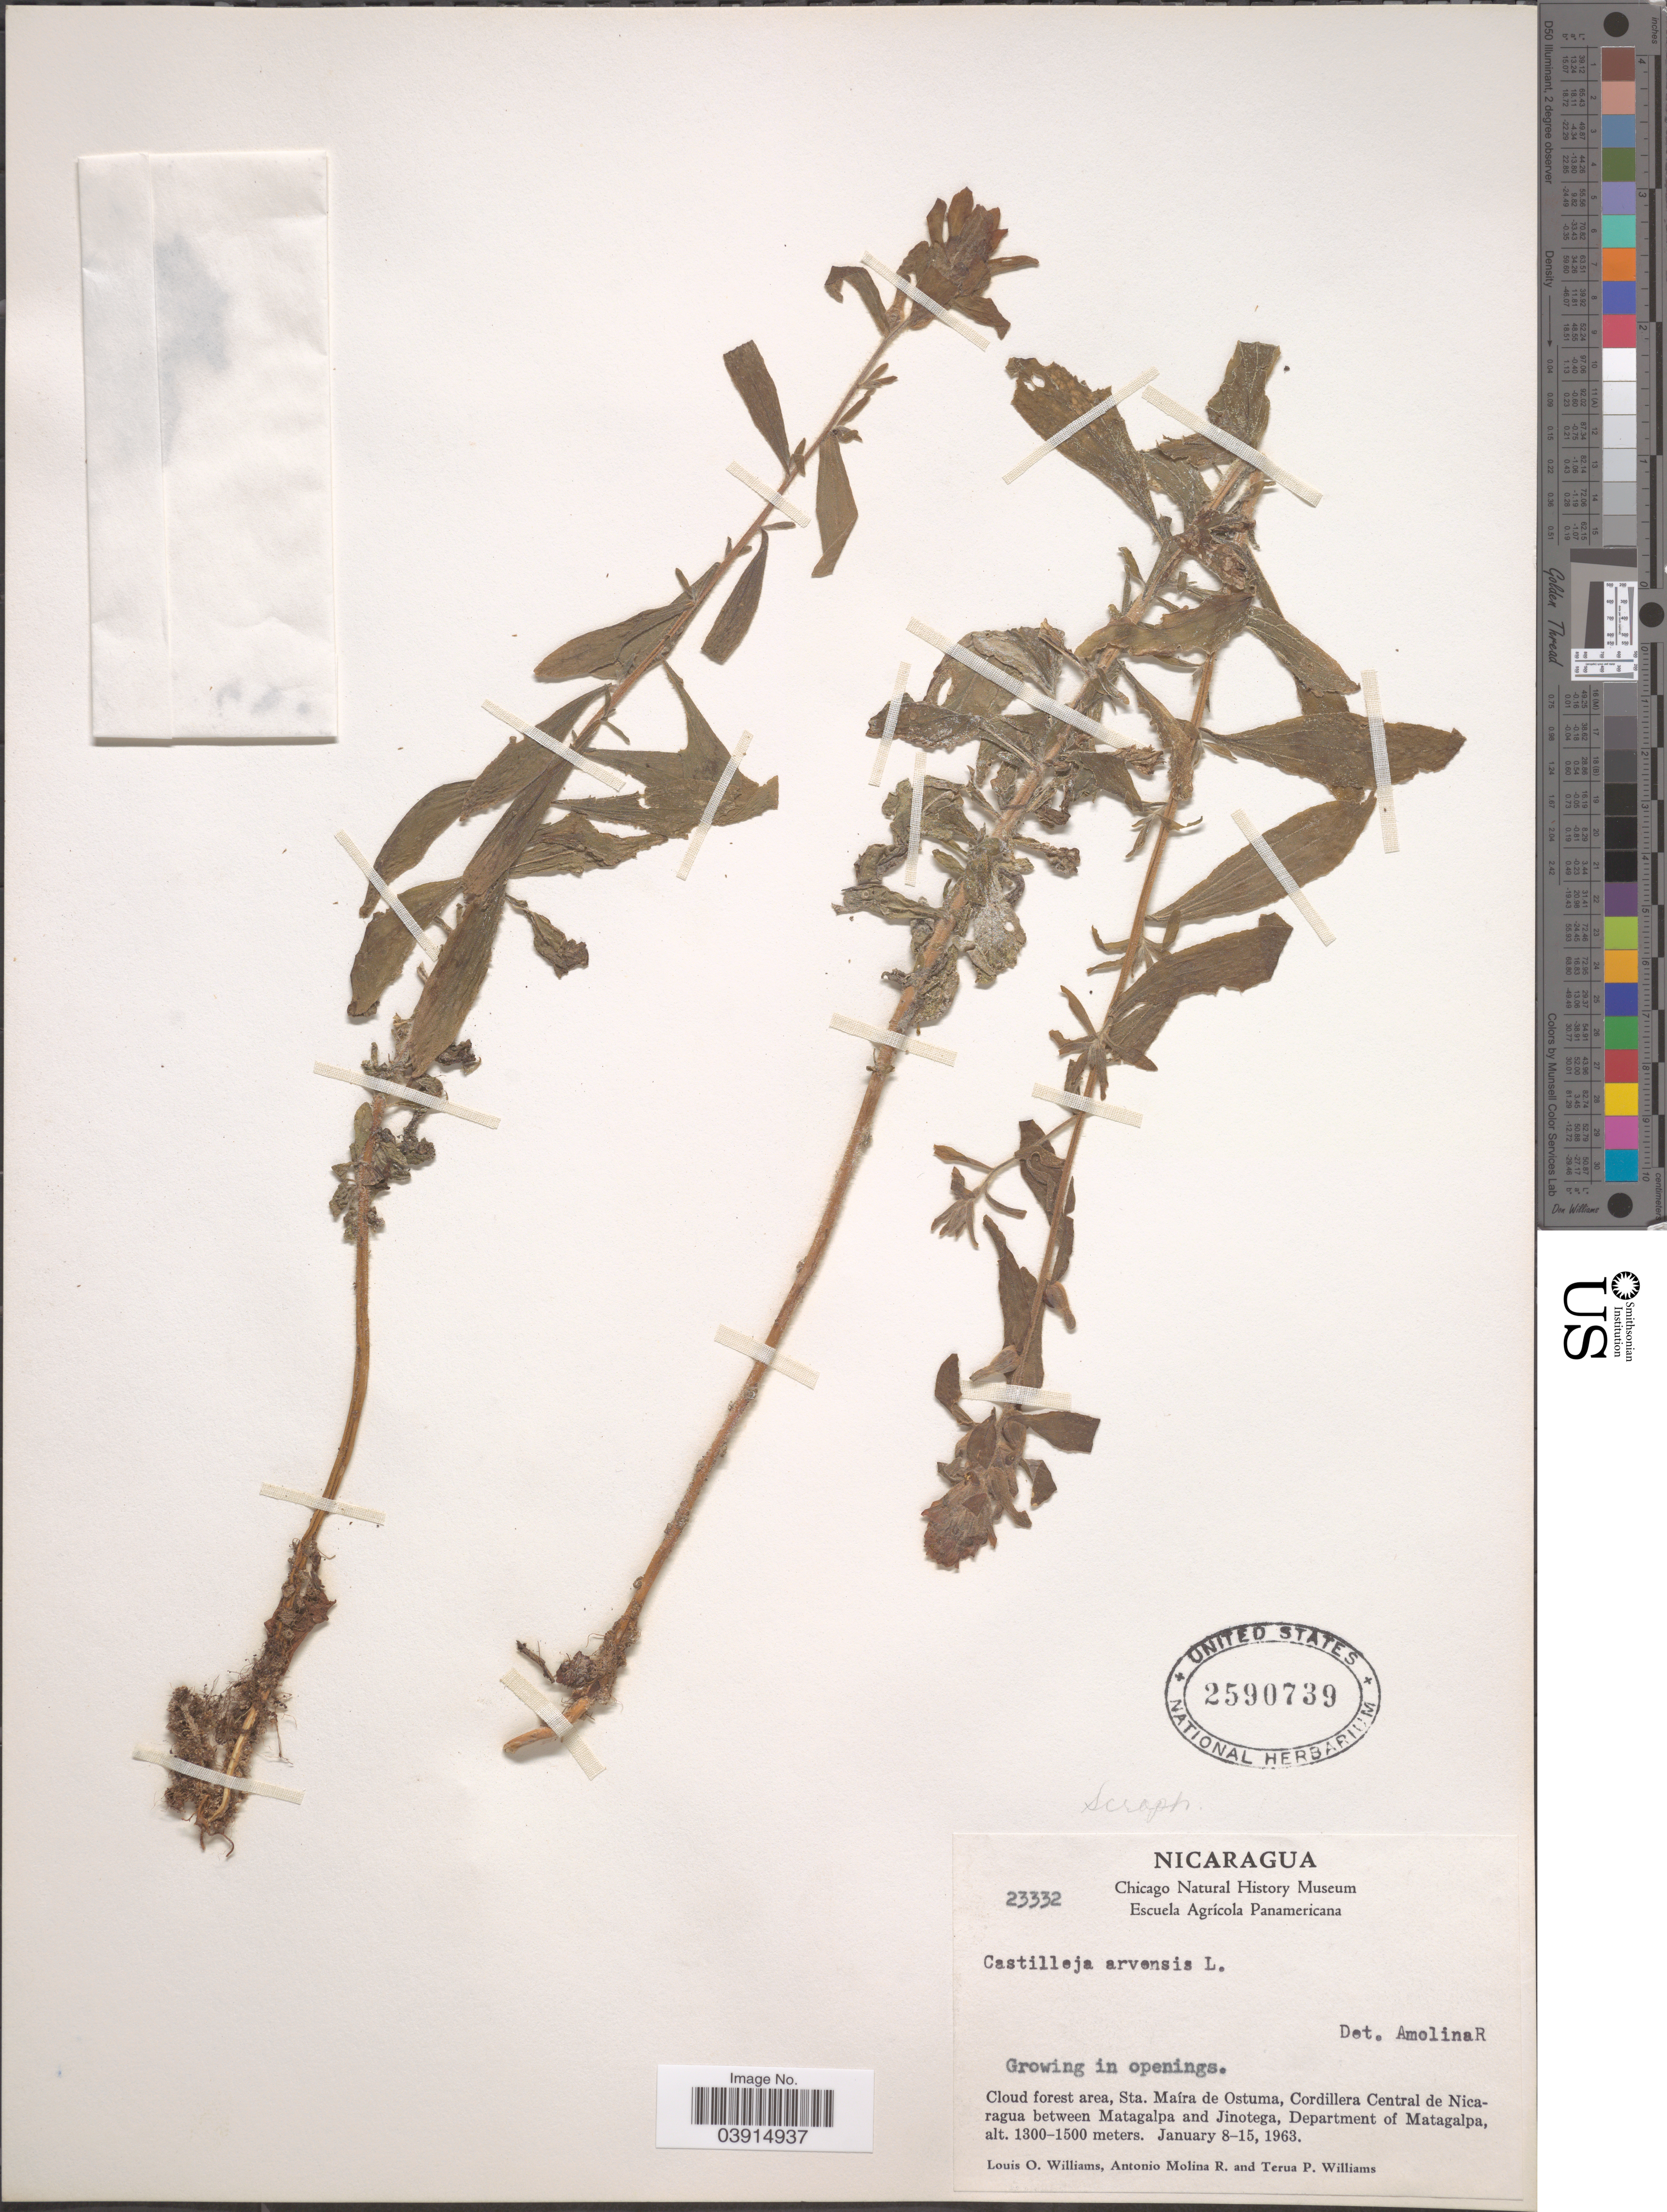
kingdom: Plantae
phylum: Tracheophyta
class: Magnoliopsida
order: Lamiales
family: Orobanchaceae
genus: Castilleja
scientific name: Castilleja arvensis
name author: Schltdl. & Cham.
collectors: L. O. Williams, A. Molina R. & T. Williams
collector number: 23332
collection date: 1963-01-08/1963-01-15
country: Nicaragua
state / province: Matagalpa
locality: Cloud forest area, Sta. Maíra de Ostuma, Cordillera Central de Nicaragua between Matagalpa and Jinotega, Department of Matagalpa.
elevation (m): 1300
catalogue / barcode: US 2590739